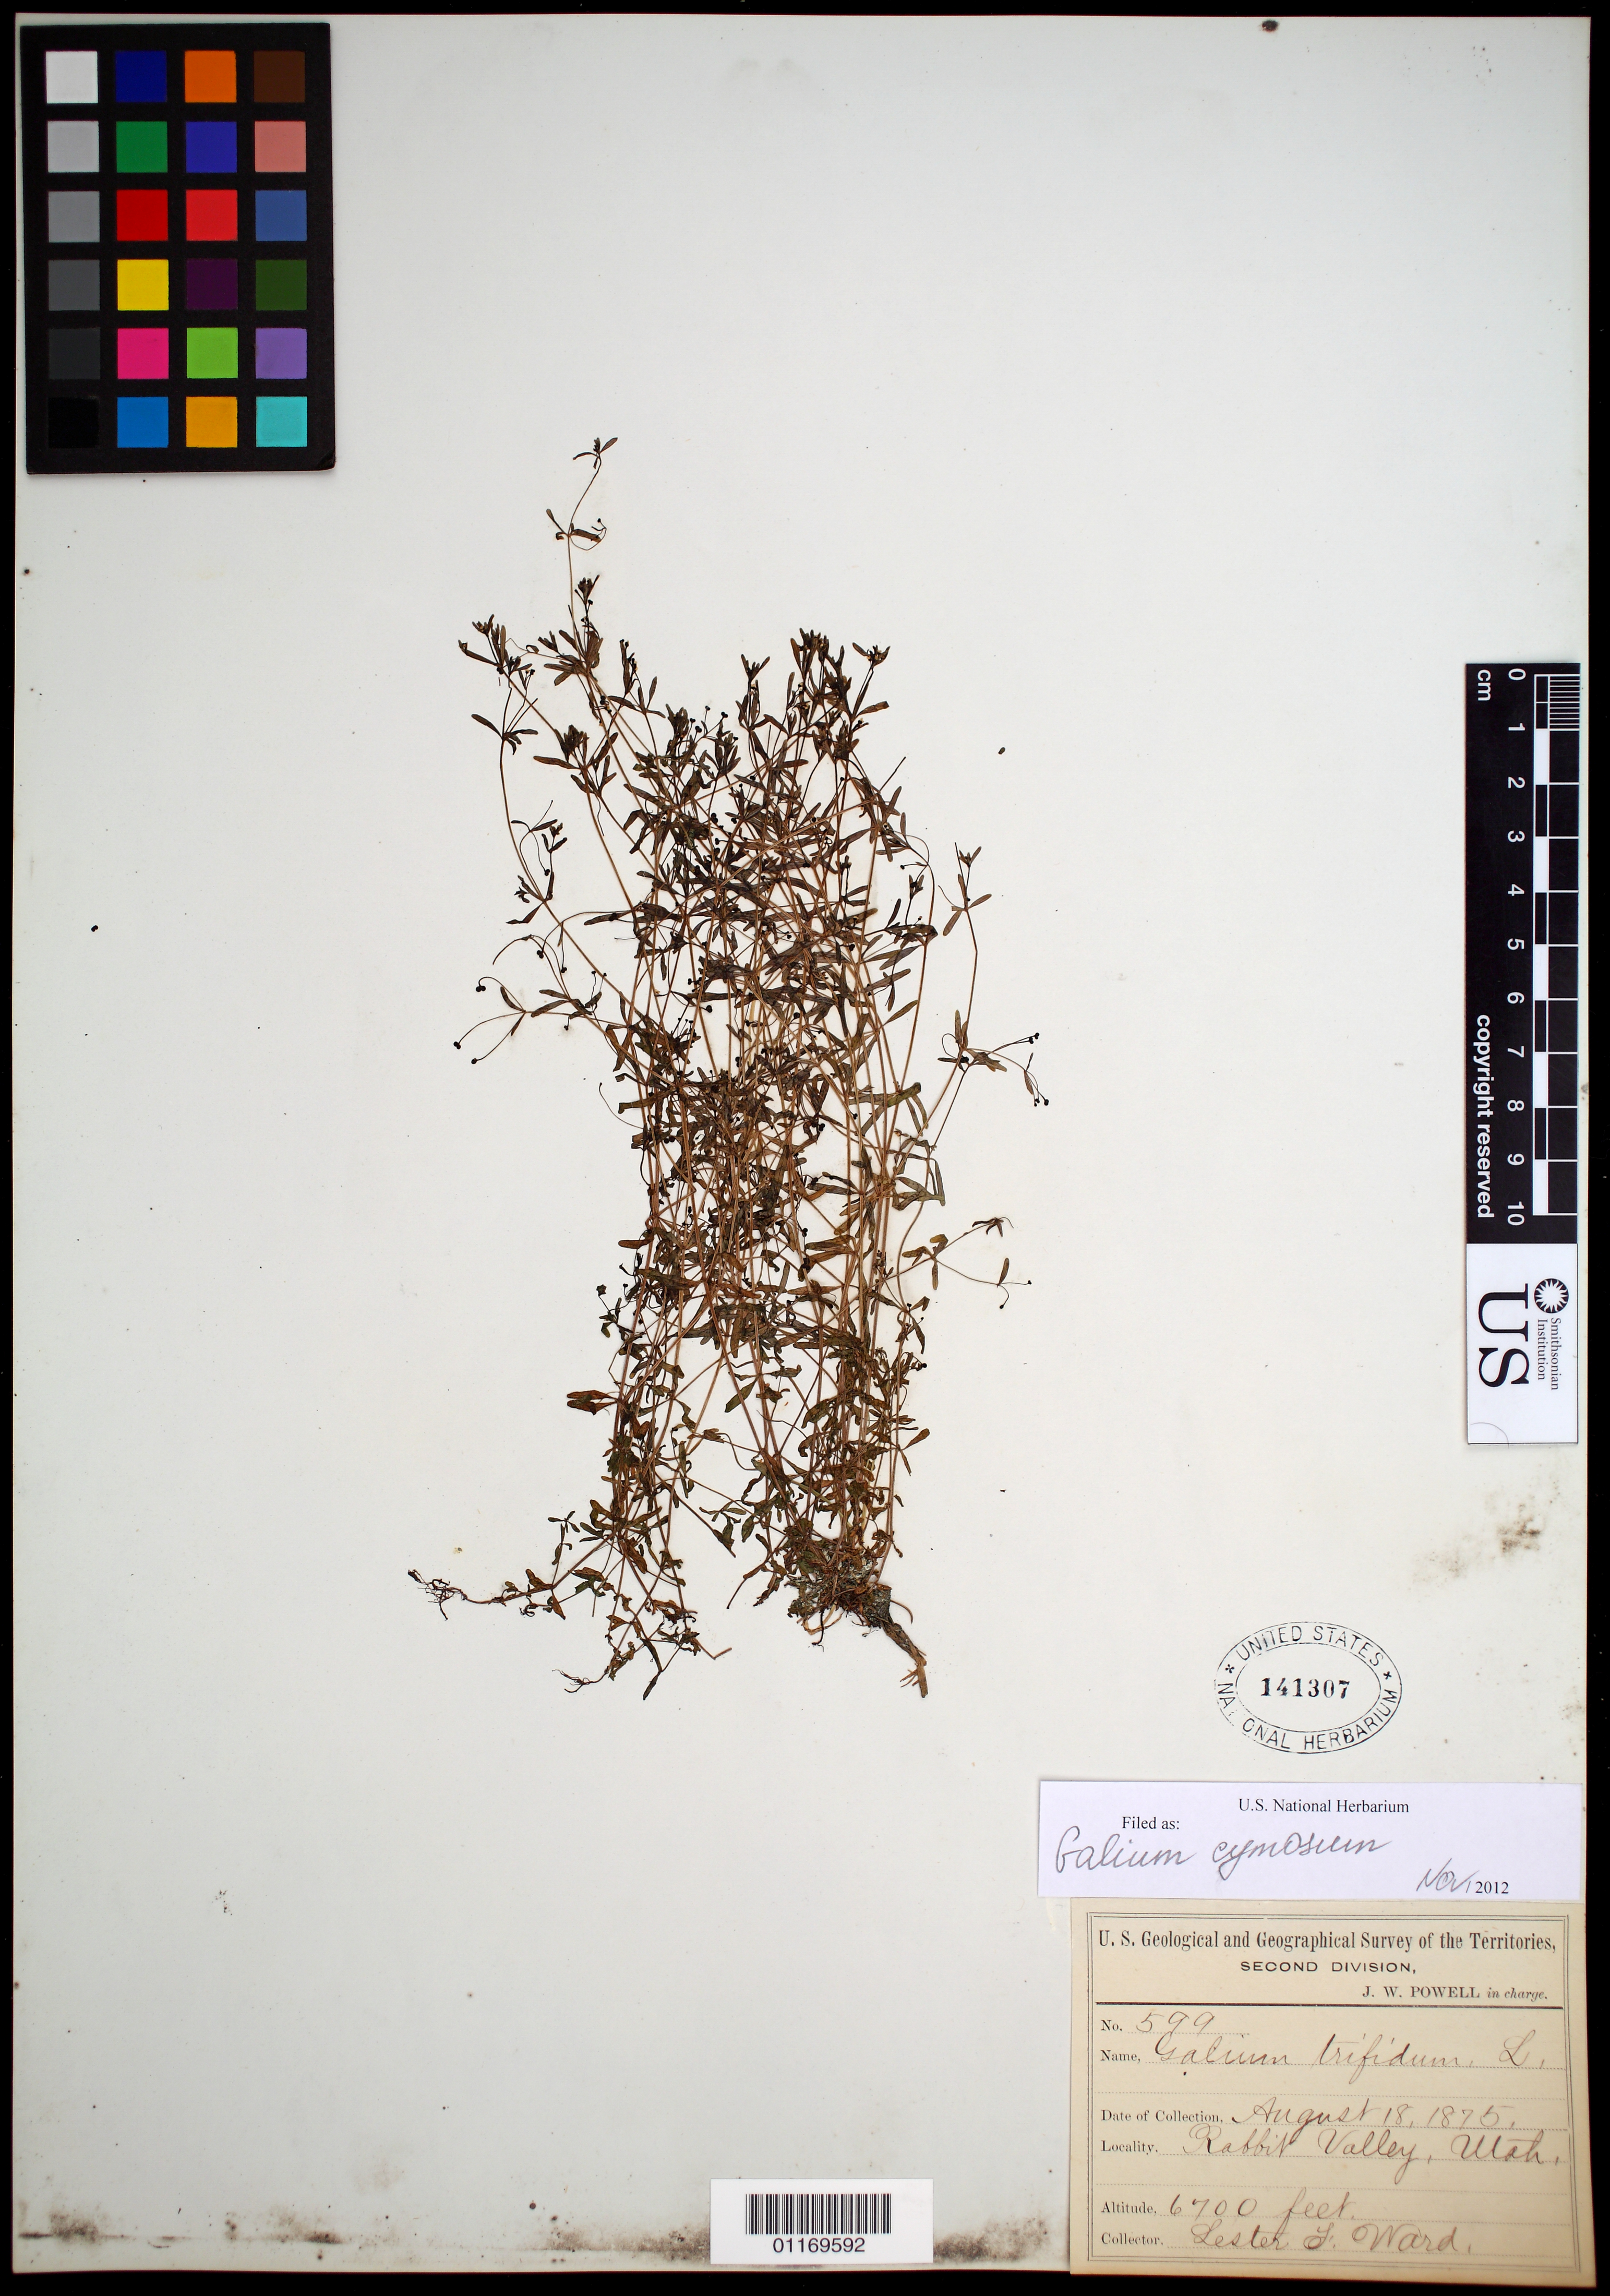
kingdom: Plantae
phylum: Tracheophyta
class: Magnoliopsida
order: Gentianales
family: Rubiaceae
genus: Galium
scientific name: Galium cymosum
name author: Wiegand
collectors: L. F. Ward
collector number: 599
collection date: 1875-08-18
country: United States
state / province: Utah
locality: Rabbit Valley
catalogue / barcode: US 141307